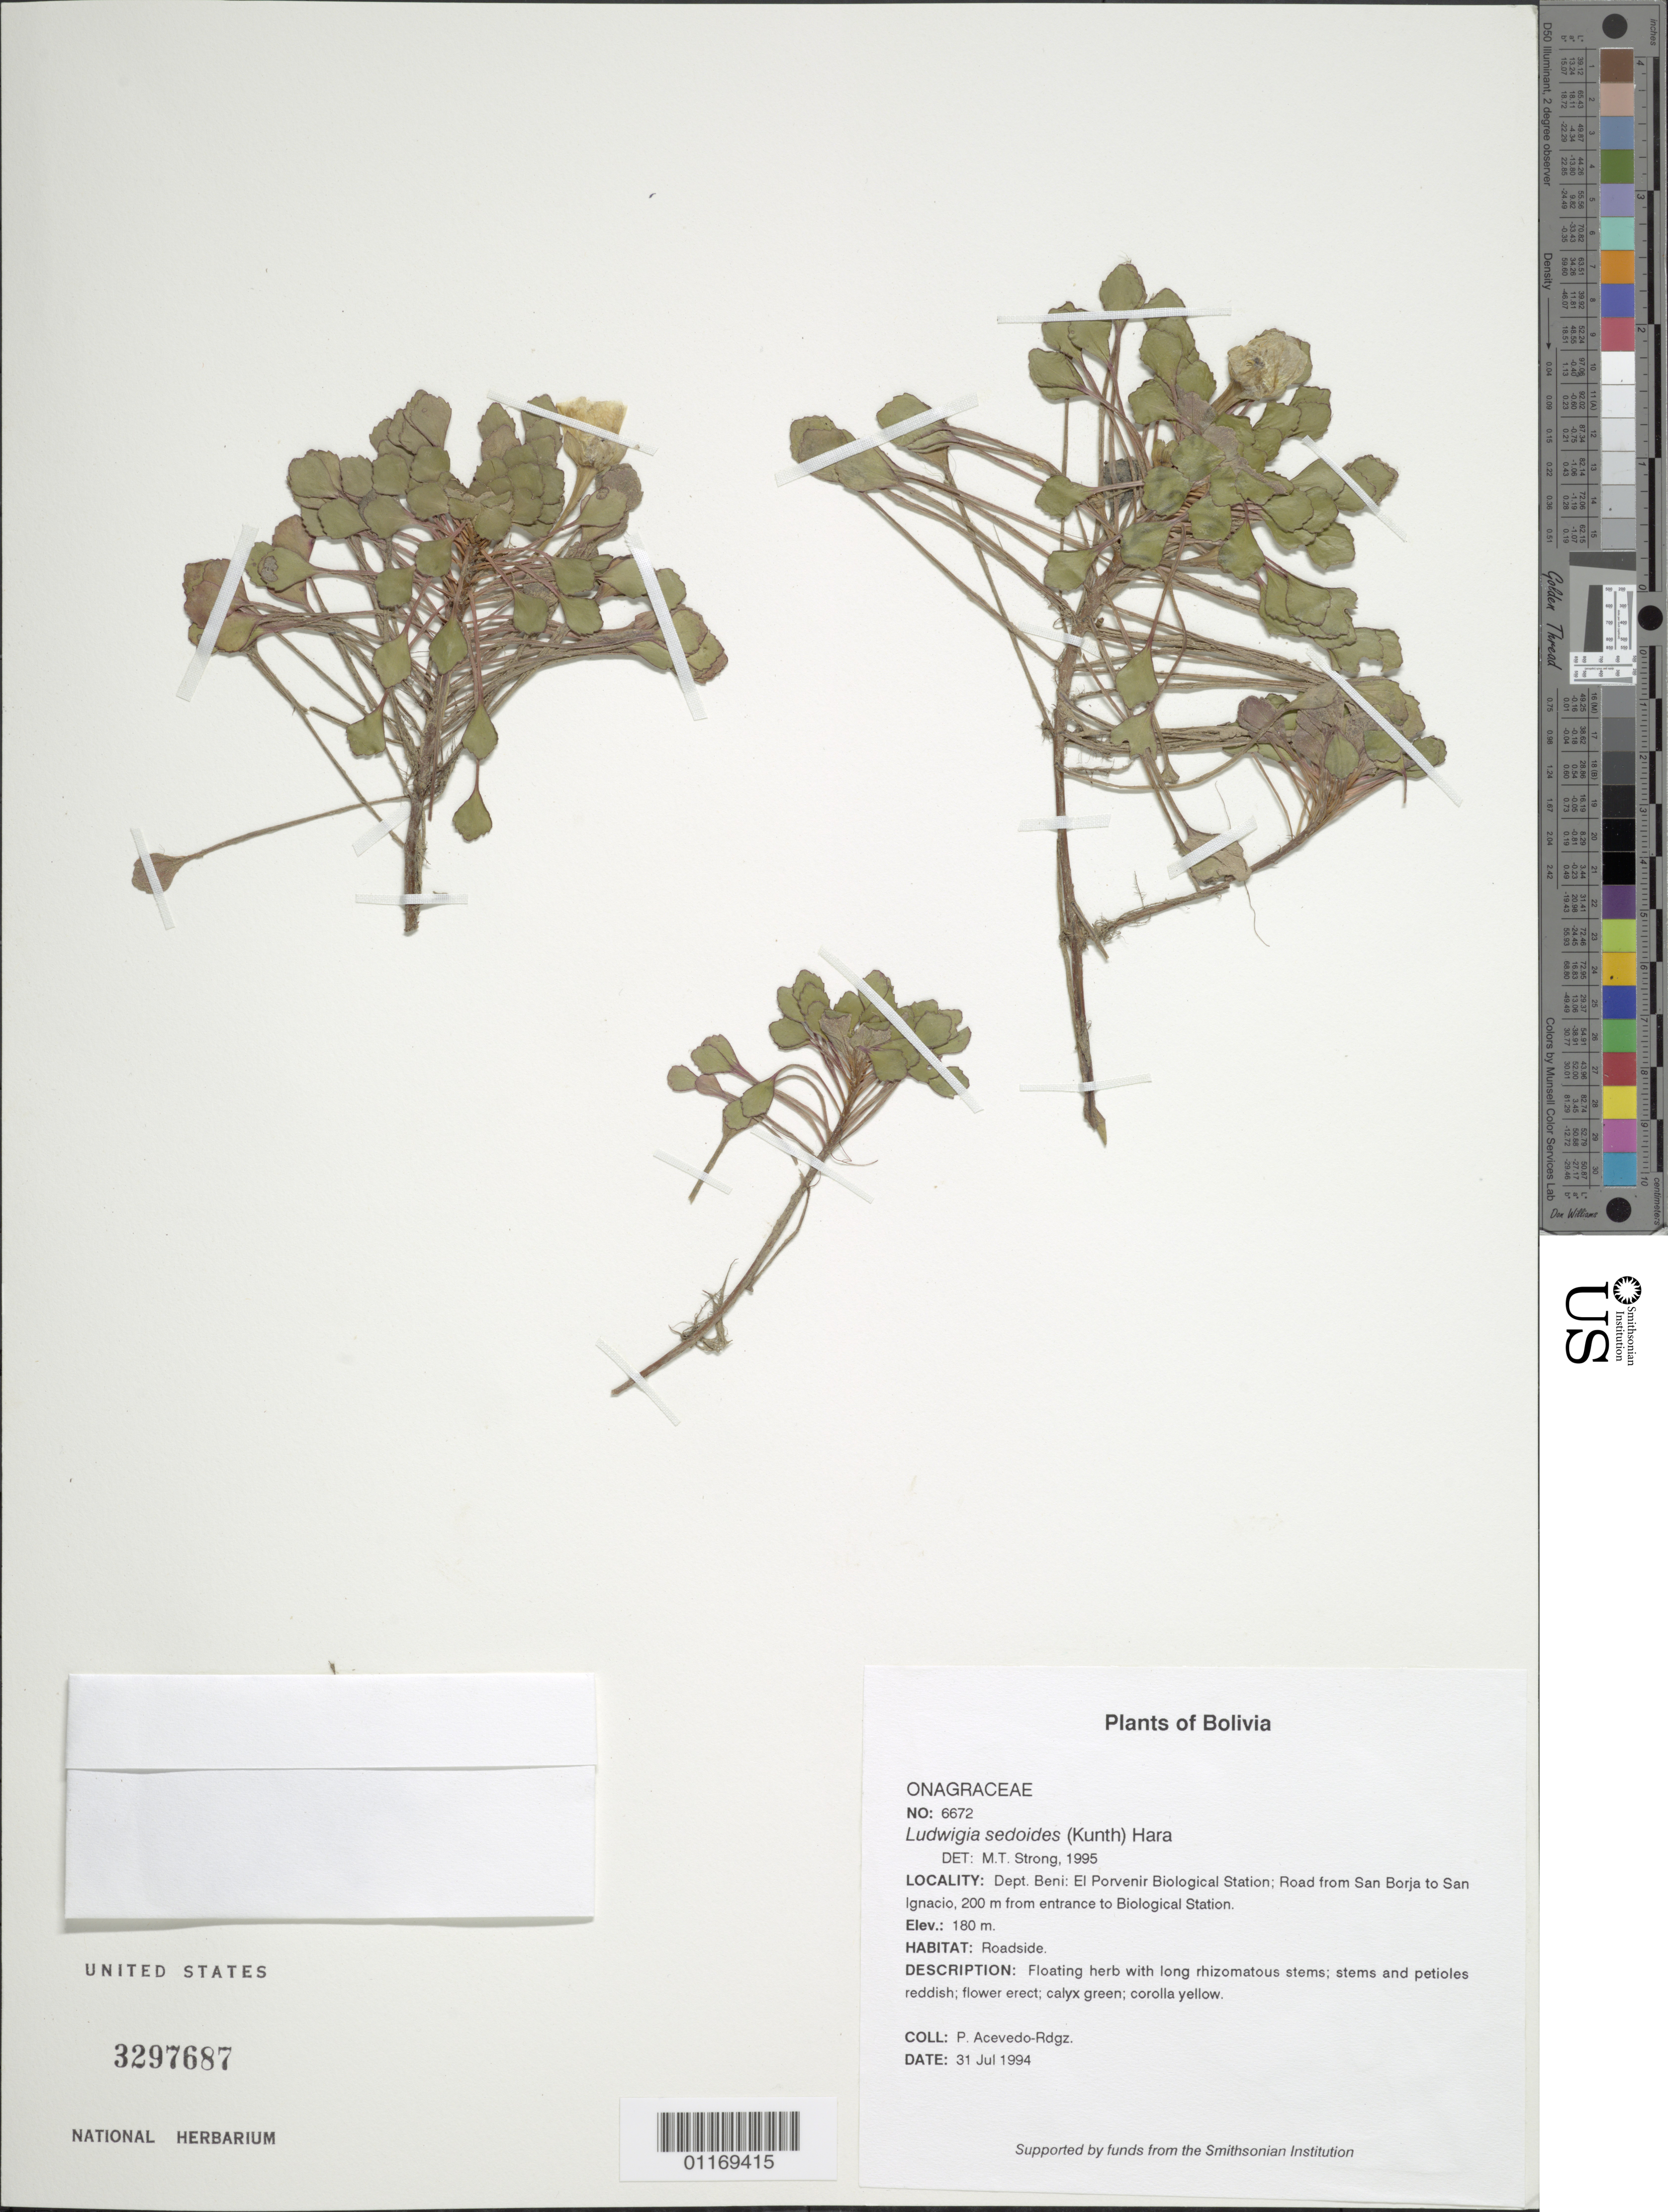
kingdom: Plantae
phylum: Tracheophyta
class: Magnoliopsida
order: Myrtales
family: Onagraceae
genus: Ludwigia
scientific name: Ludwigia sedoides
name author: (Humb. & Bonpl.) H. Hara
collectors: P. Acevedo-Rodr.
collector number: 6672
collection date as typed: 31 Jul 1994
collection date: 1994-07-31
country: Bolivia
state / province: Beni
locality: Depart. Beni, El Porvenir Biological Station. Road from San Borja to San Ignacio; 200 m from entrance to Biological Station.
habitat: Roadside.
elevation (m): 180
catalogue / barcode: US 3297687